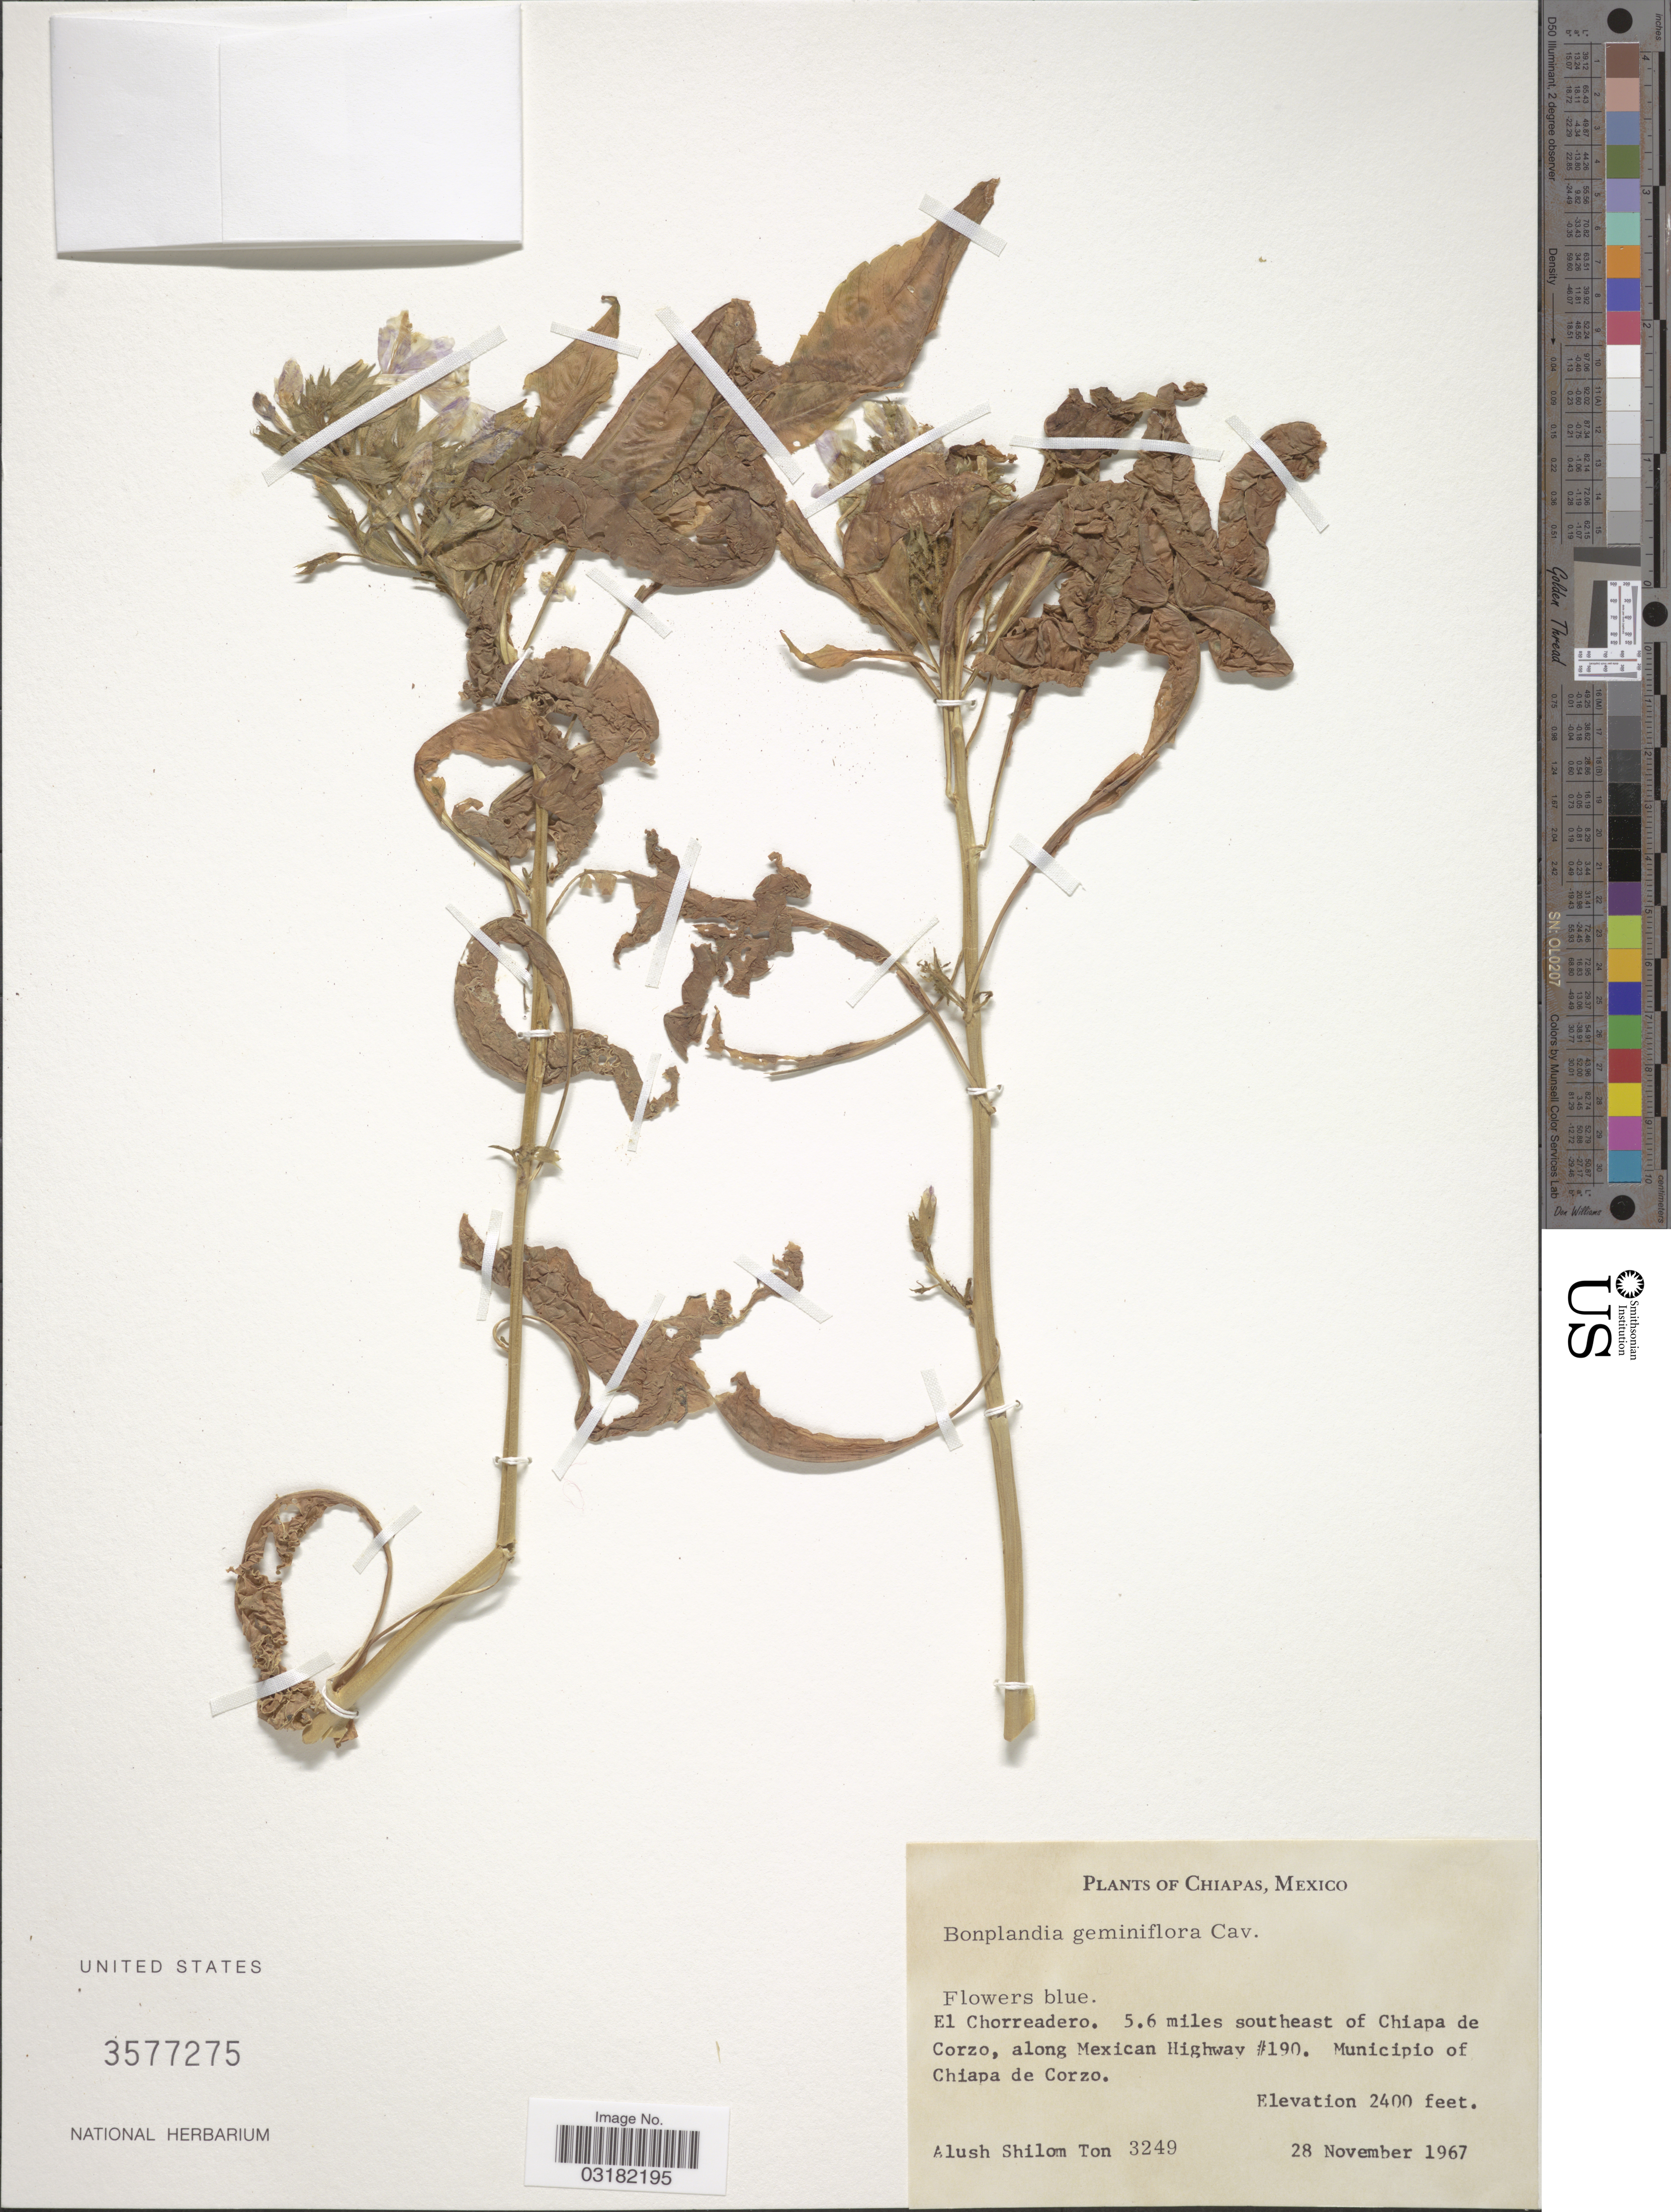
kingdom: Plantae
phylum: Tracheophyta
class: Magnoliopsida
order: Ericales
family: Polemoniaceae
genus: Bonplandia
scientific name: Bonplandia geminiflora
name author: Cav.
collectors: A. M. Ton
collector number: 3249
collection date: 1967-11-28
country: Mexico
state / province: Chiapas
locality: El Chorreadero. 5.6 miles southeast of Chiapa de Corzo, along Mexican Highway #190. Municipio of Chiapa de Corzo.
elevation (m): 732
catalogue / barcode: US 3577275